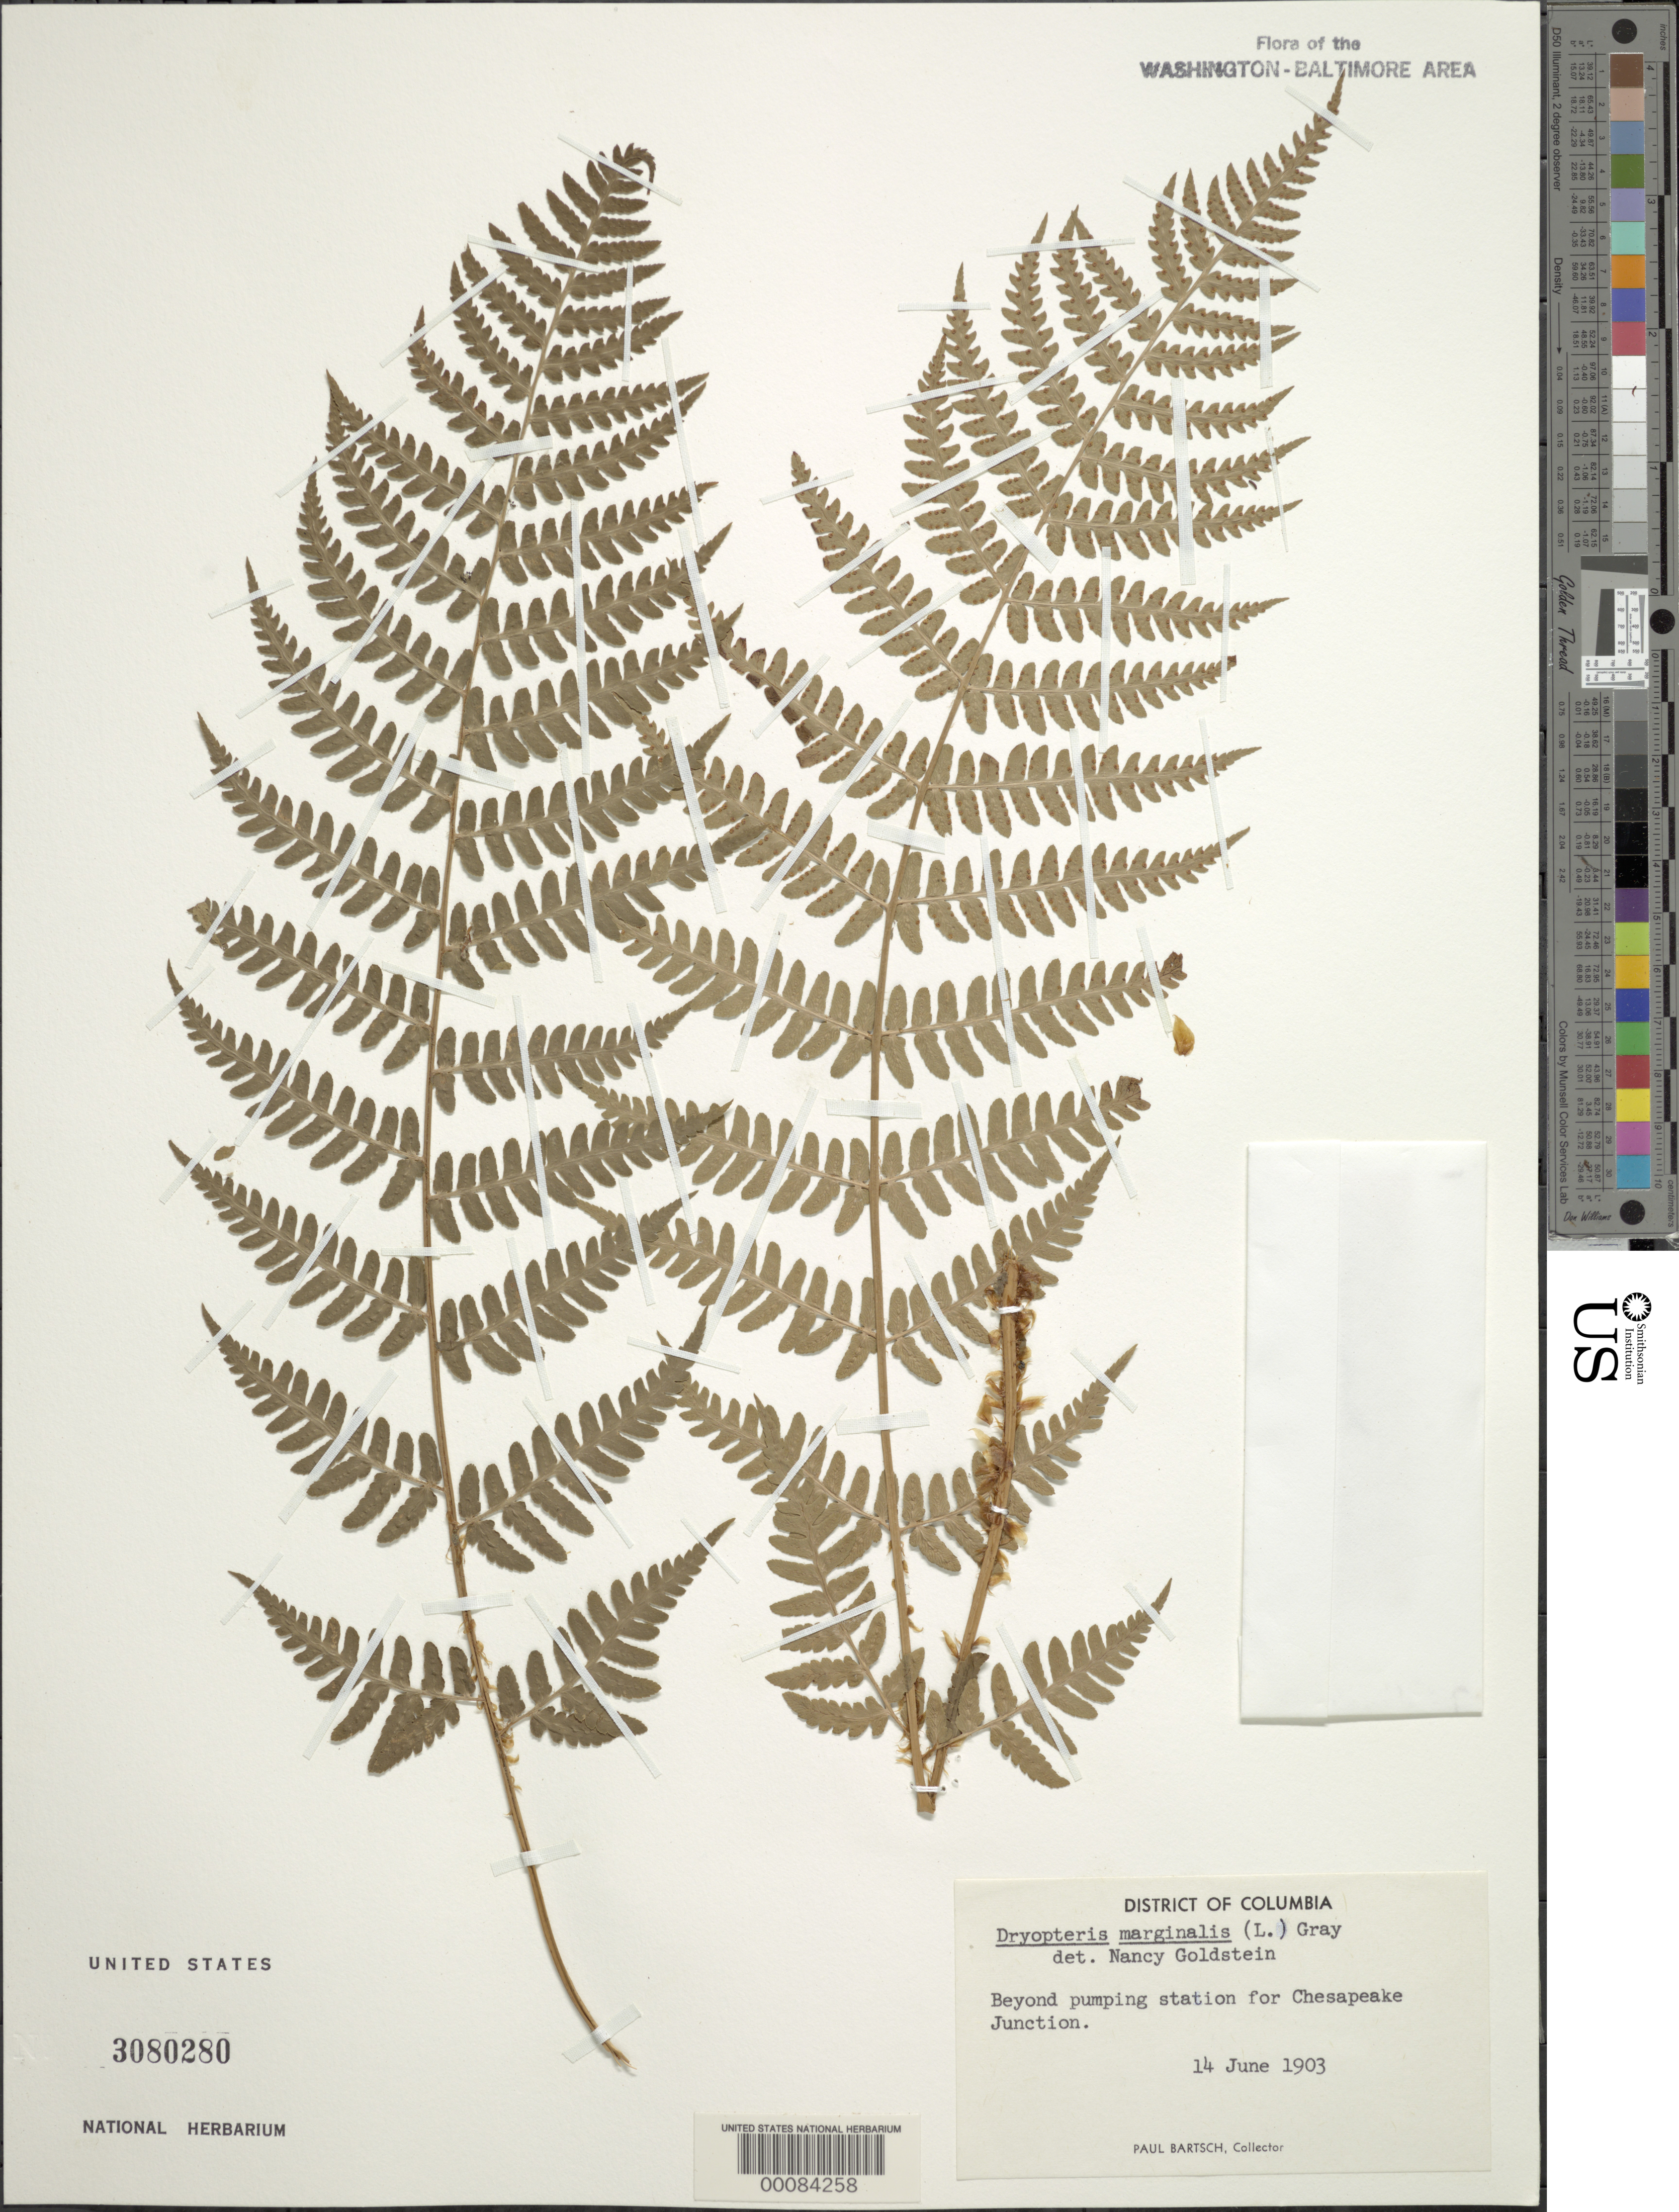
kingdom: Plantae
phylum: Tracheophyta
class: Polypodiopsida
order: Polypodiales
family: Dryopteridaceae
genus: Dryopteris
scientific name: Dryopteris marginalis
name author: (L.) A. Gray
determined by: Goldstein, N.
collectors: P. Bartsch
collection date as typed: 14 Jun 1903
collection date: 1903-06-14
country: United States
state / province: District of Columbia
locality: Beyond Pumping Station for Chesapeake Junction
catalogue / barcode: US 3080280